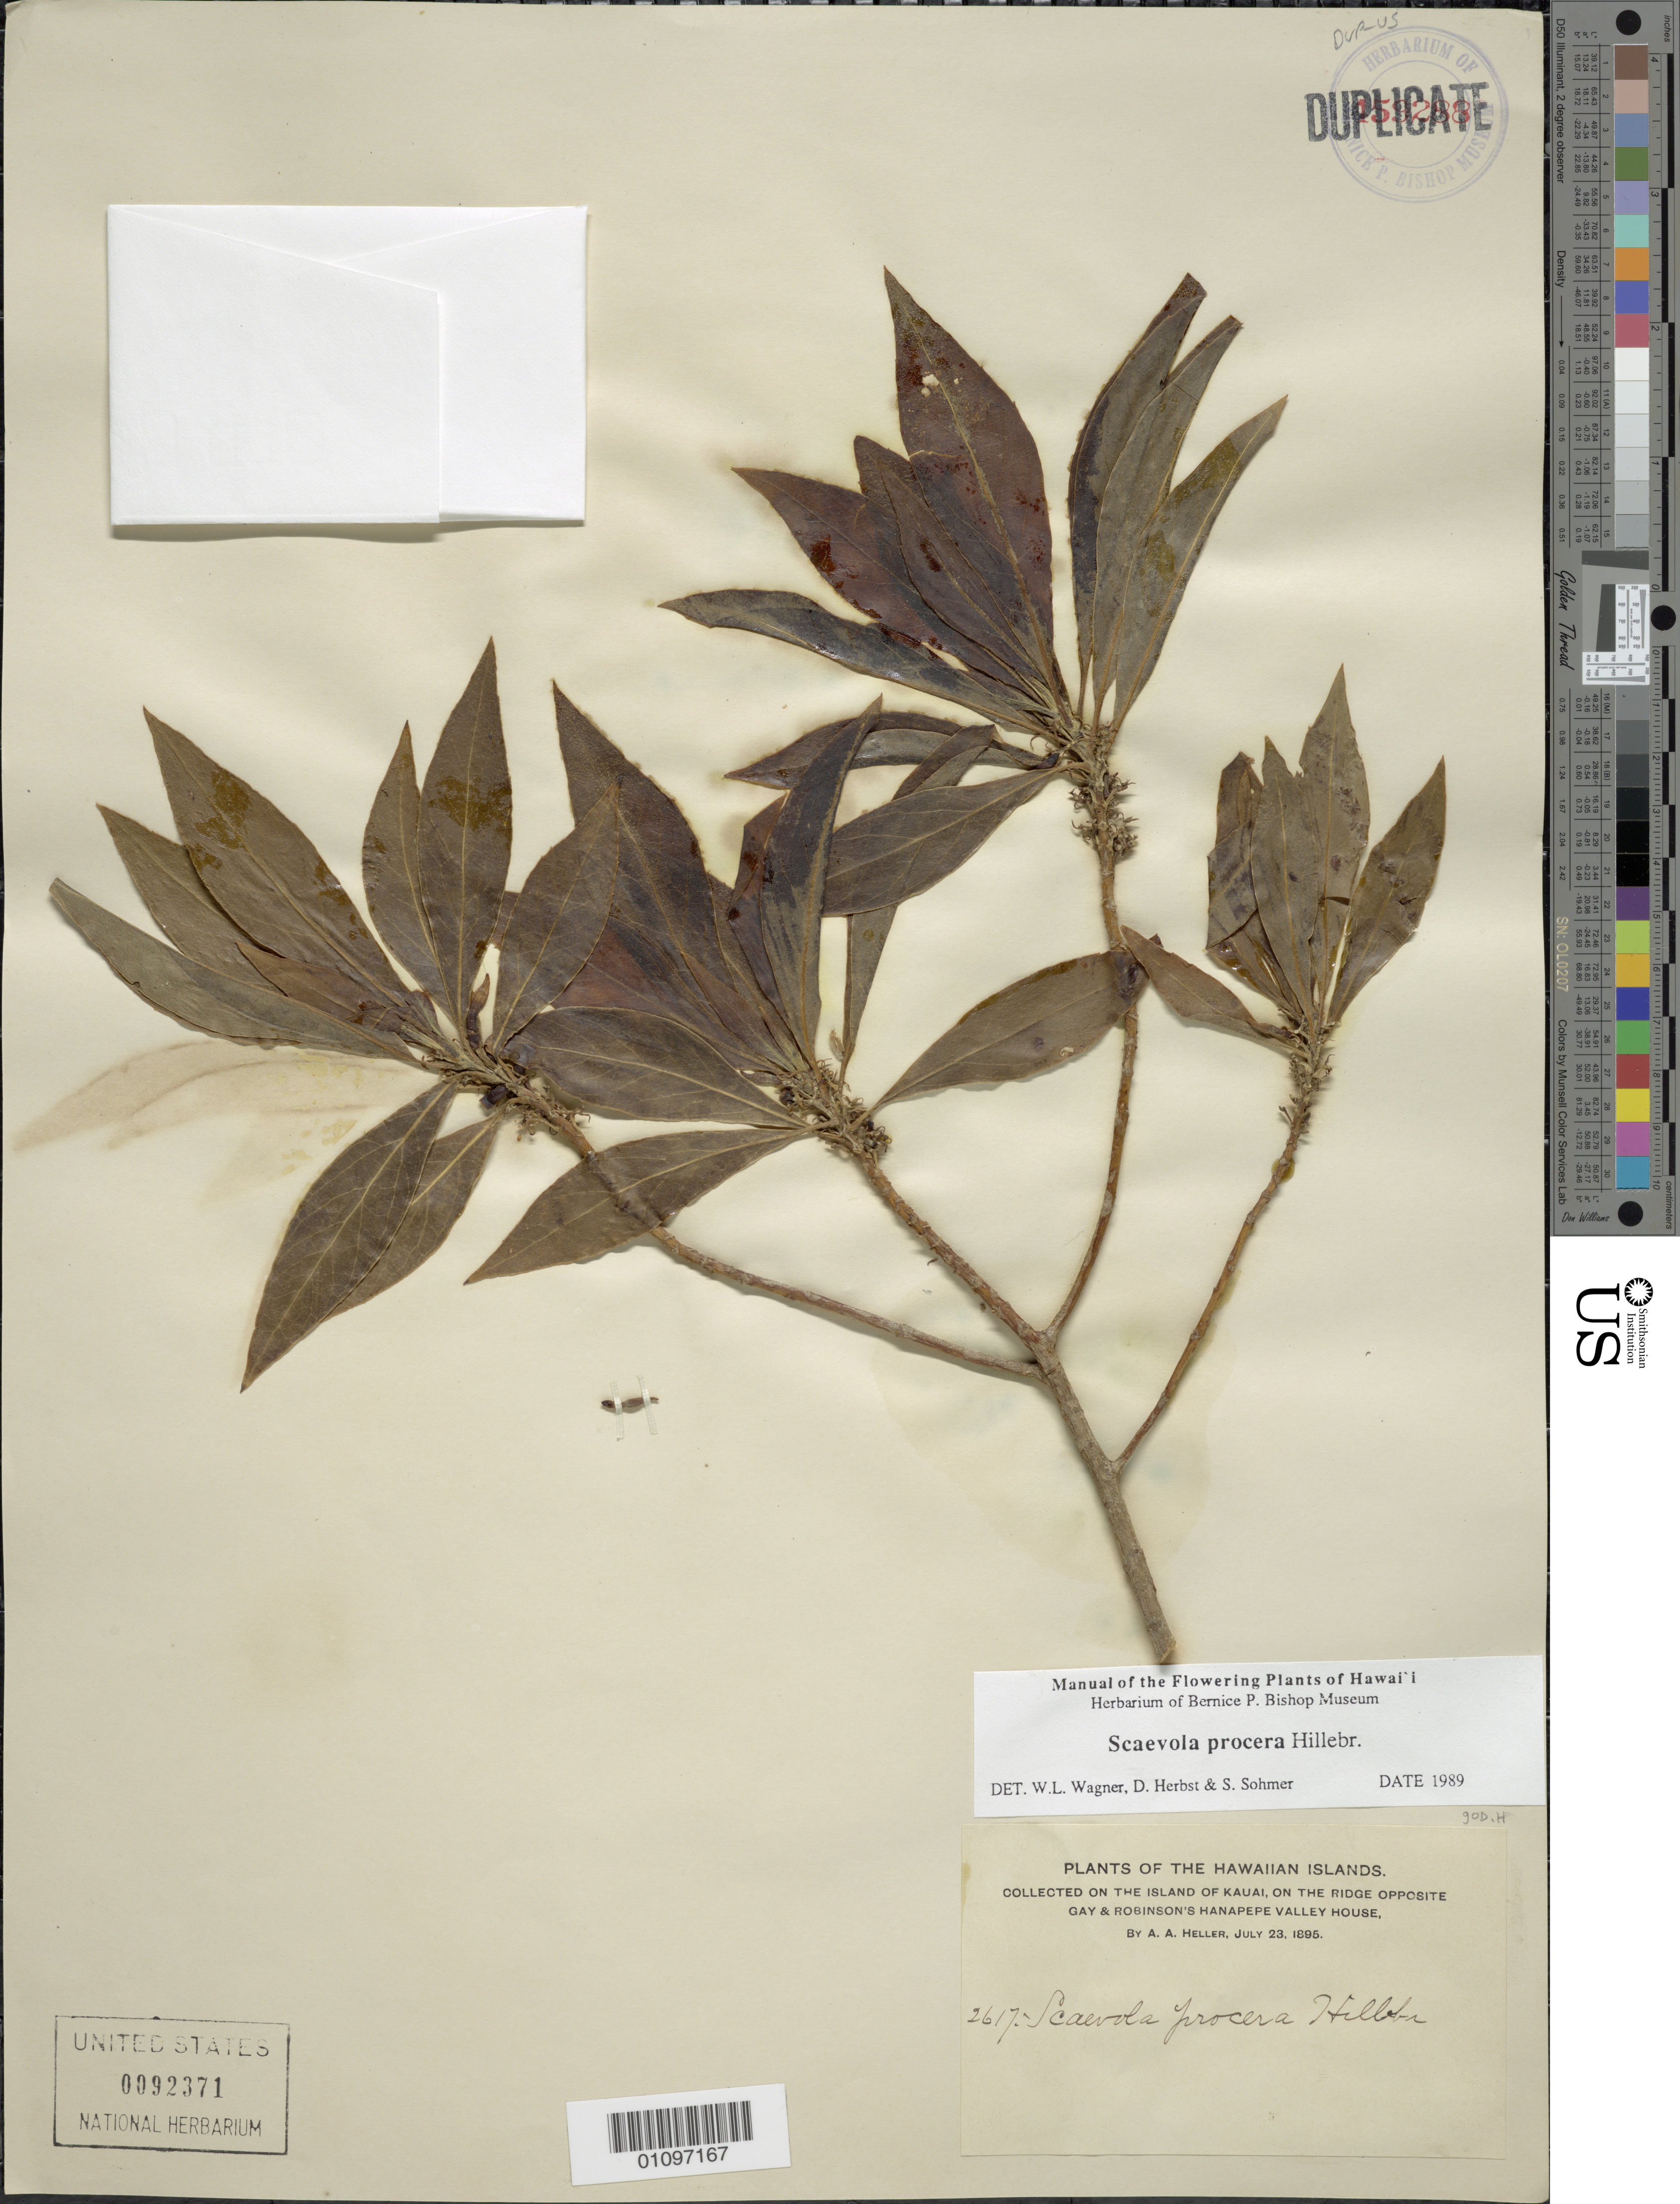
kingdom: Plantae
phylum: Tracheophyta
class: Magnoliopsida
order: Asterales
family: Goodeniaceae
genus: Scaevola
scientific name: Scaevola procera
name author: Hillebr.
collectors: A. A. Heller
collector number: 2617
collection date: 1895-07-23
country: United States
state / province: Hawaii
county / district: Kaui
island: Kaua'i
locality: ridge opposite Gay and Robinson's Hanapepe Valley House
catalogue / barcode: US 92371